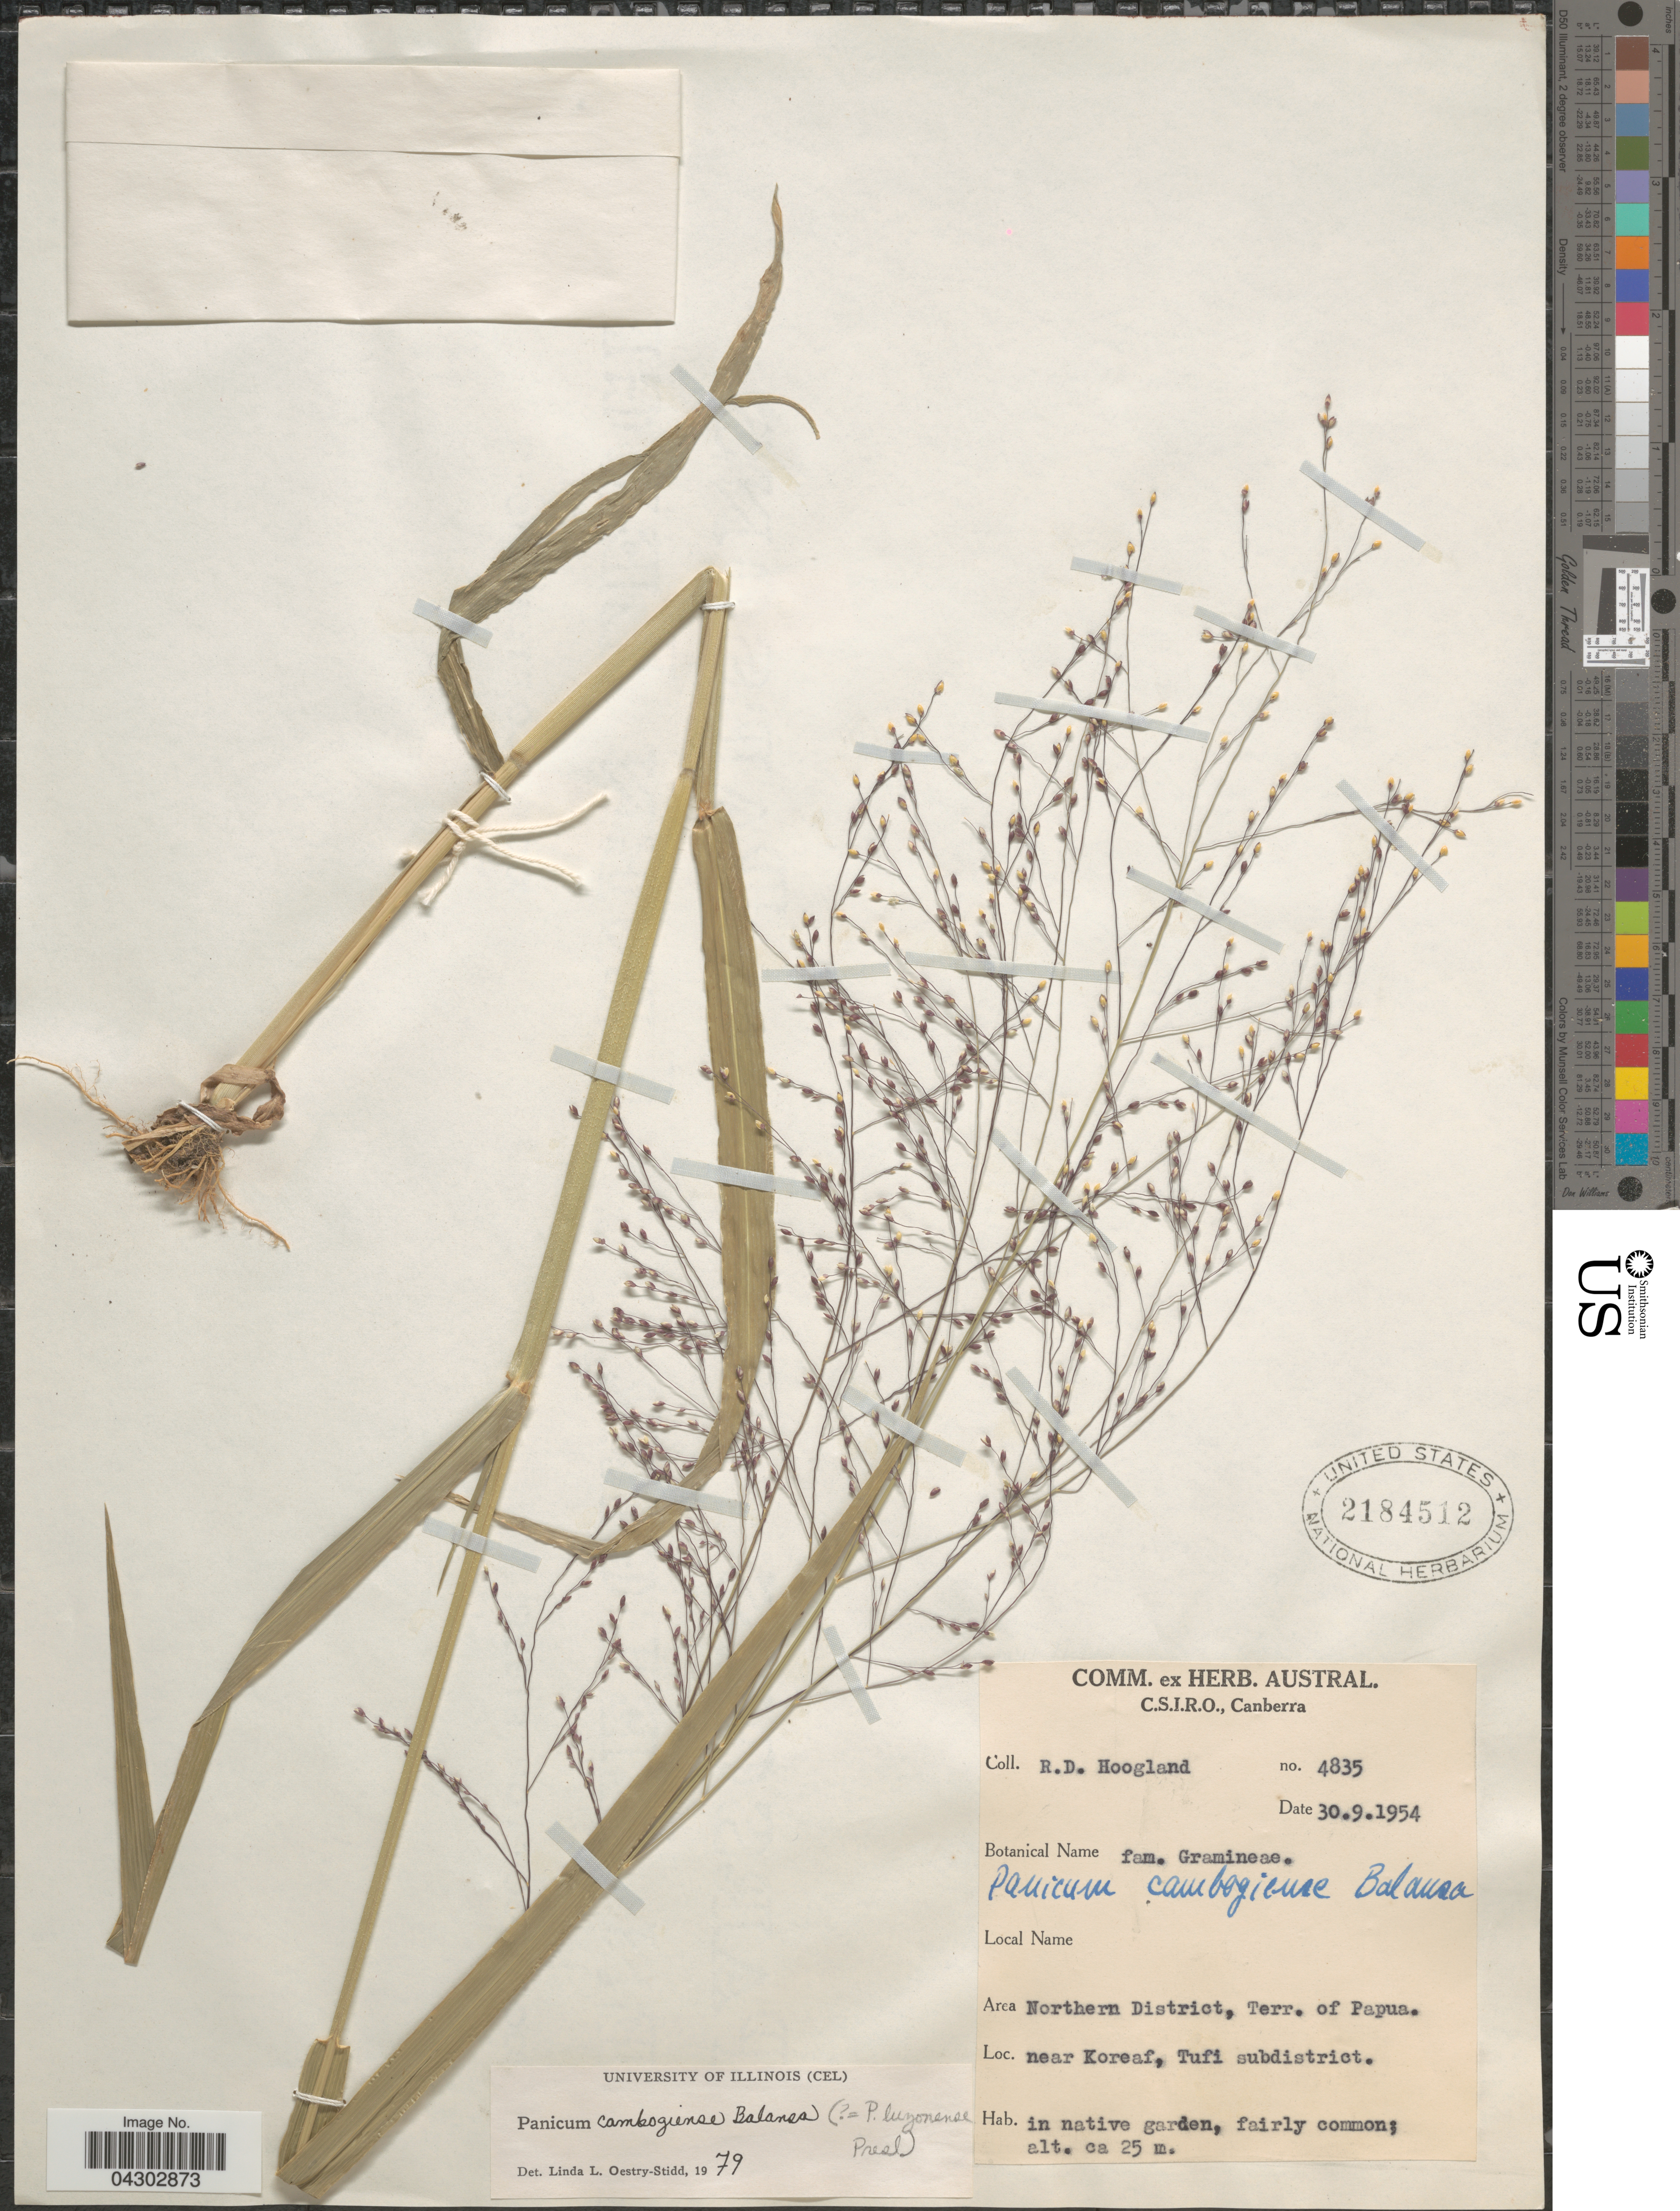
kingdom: Plantae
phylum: Tracheophyta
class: Liliopsida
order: Poales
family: Poaceae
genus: Panicum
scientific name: Panicum luzonense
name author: J. Presl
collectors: R. D. Hoogland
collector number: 4835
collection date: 1954-09-30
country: Papua New Guinea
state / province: Northern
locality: Area Northern District, Terr. of Papua. Near Koreaf, Tufi subdistrict.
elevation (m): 25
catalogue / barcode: US 2184512